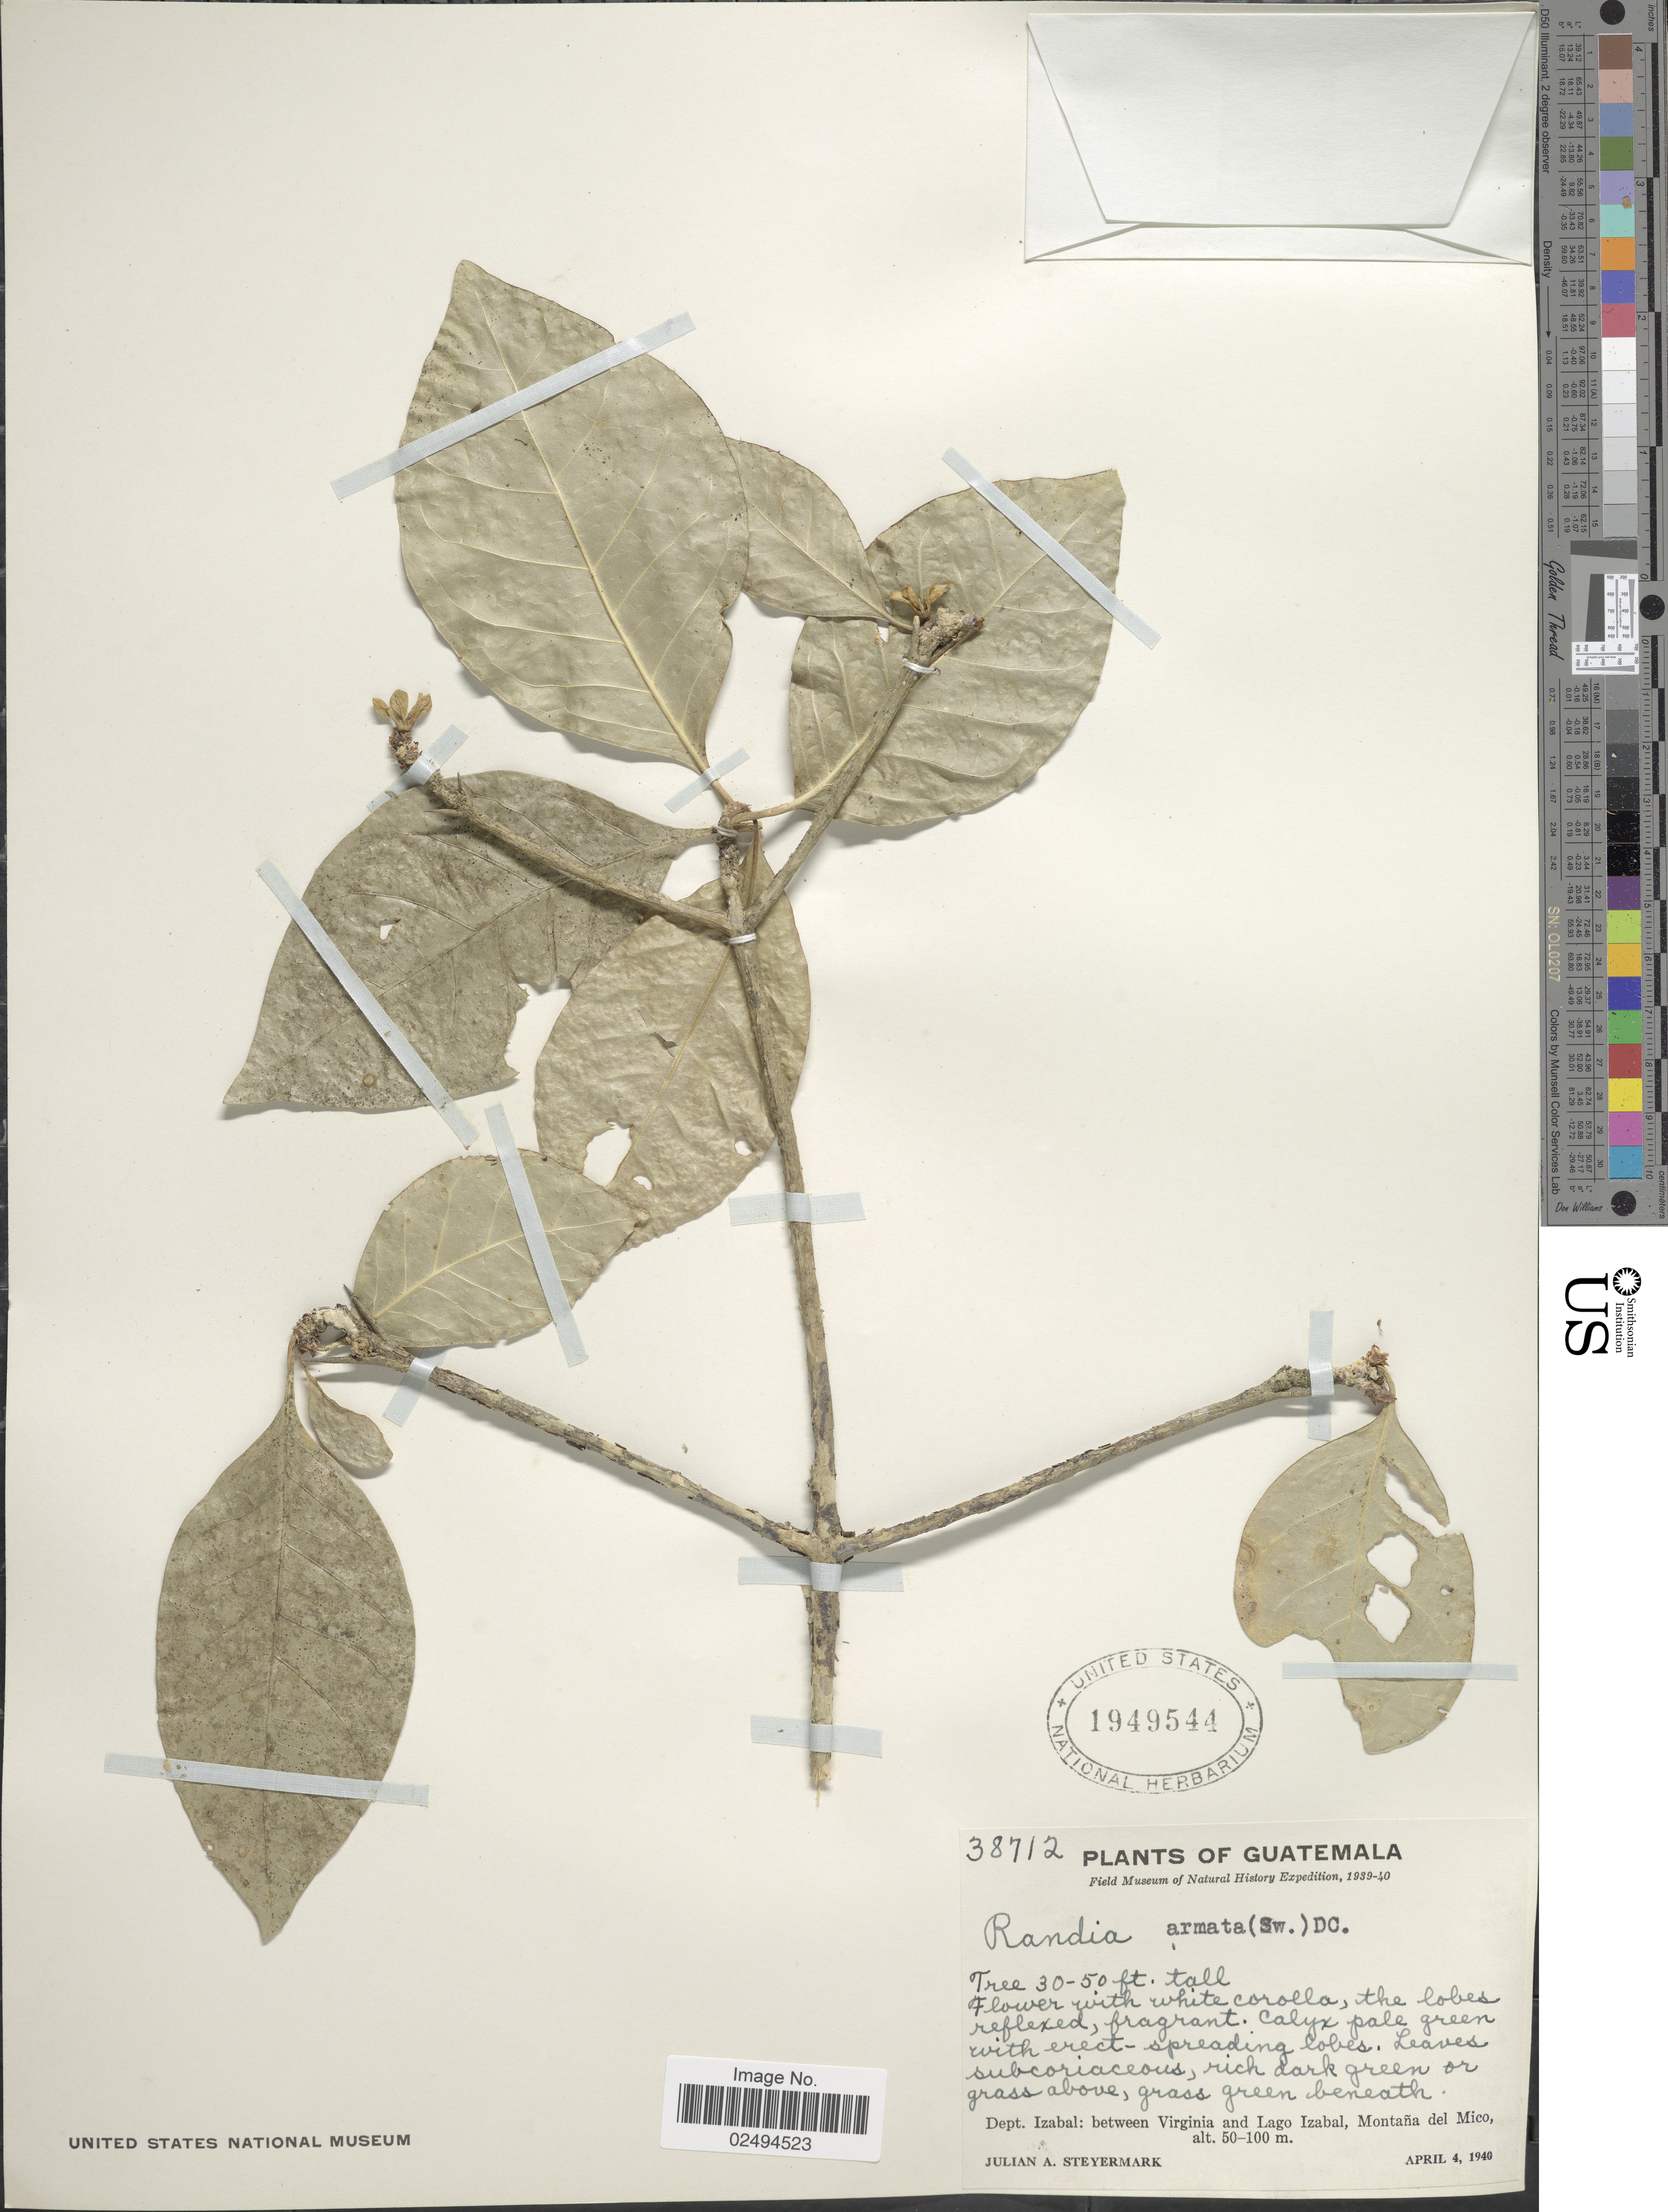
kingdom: Plantae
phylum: Tracheophyta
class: Magnoliopsida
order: Gentianales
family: Rubiaceae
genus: Randia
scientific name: Randia armata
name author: (Sw.) DC.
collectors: J. Steyermark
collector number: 38712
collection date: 1940-04-04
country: Guatemala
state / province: Izabal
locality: Dept. Izabal: between Virginia and Lago izabal, Montana del Mico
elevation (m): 50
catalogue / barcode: US 1949544